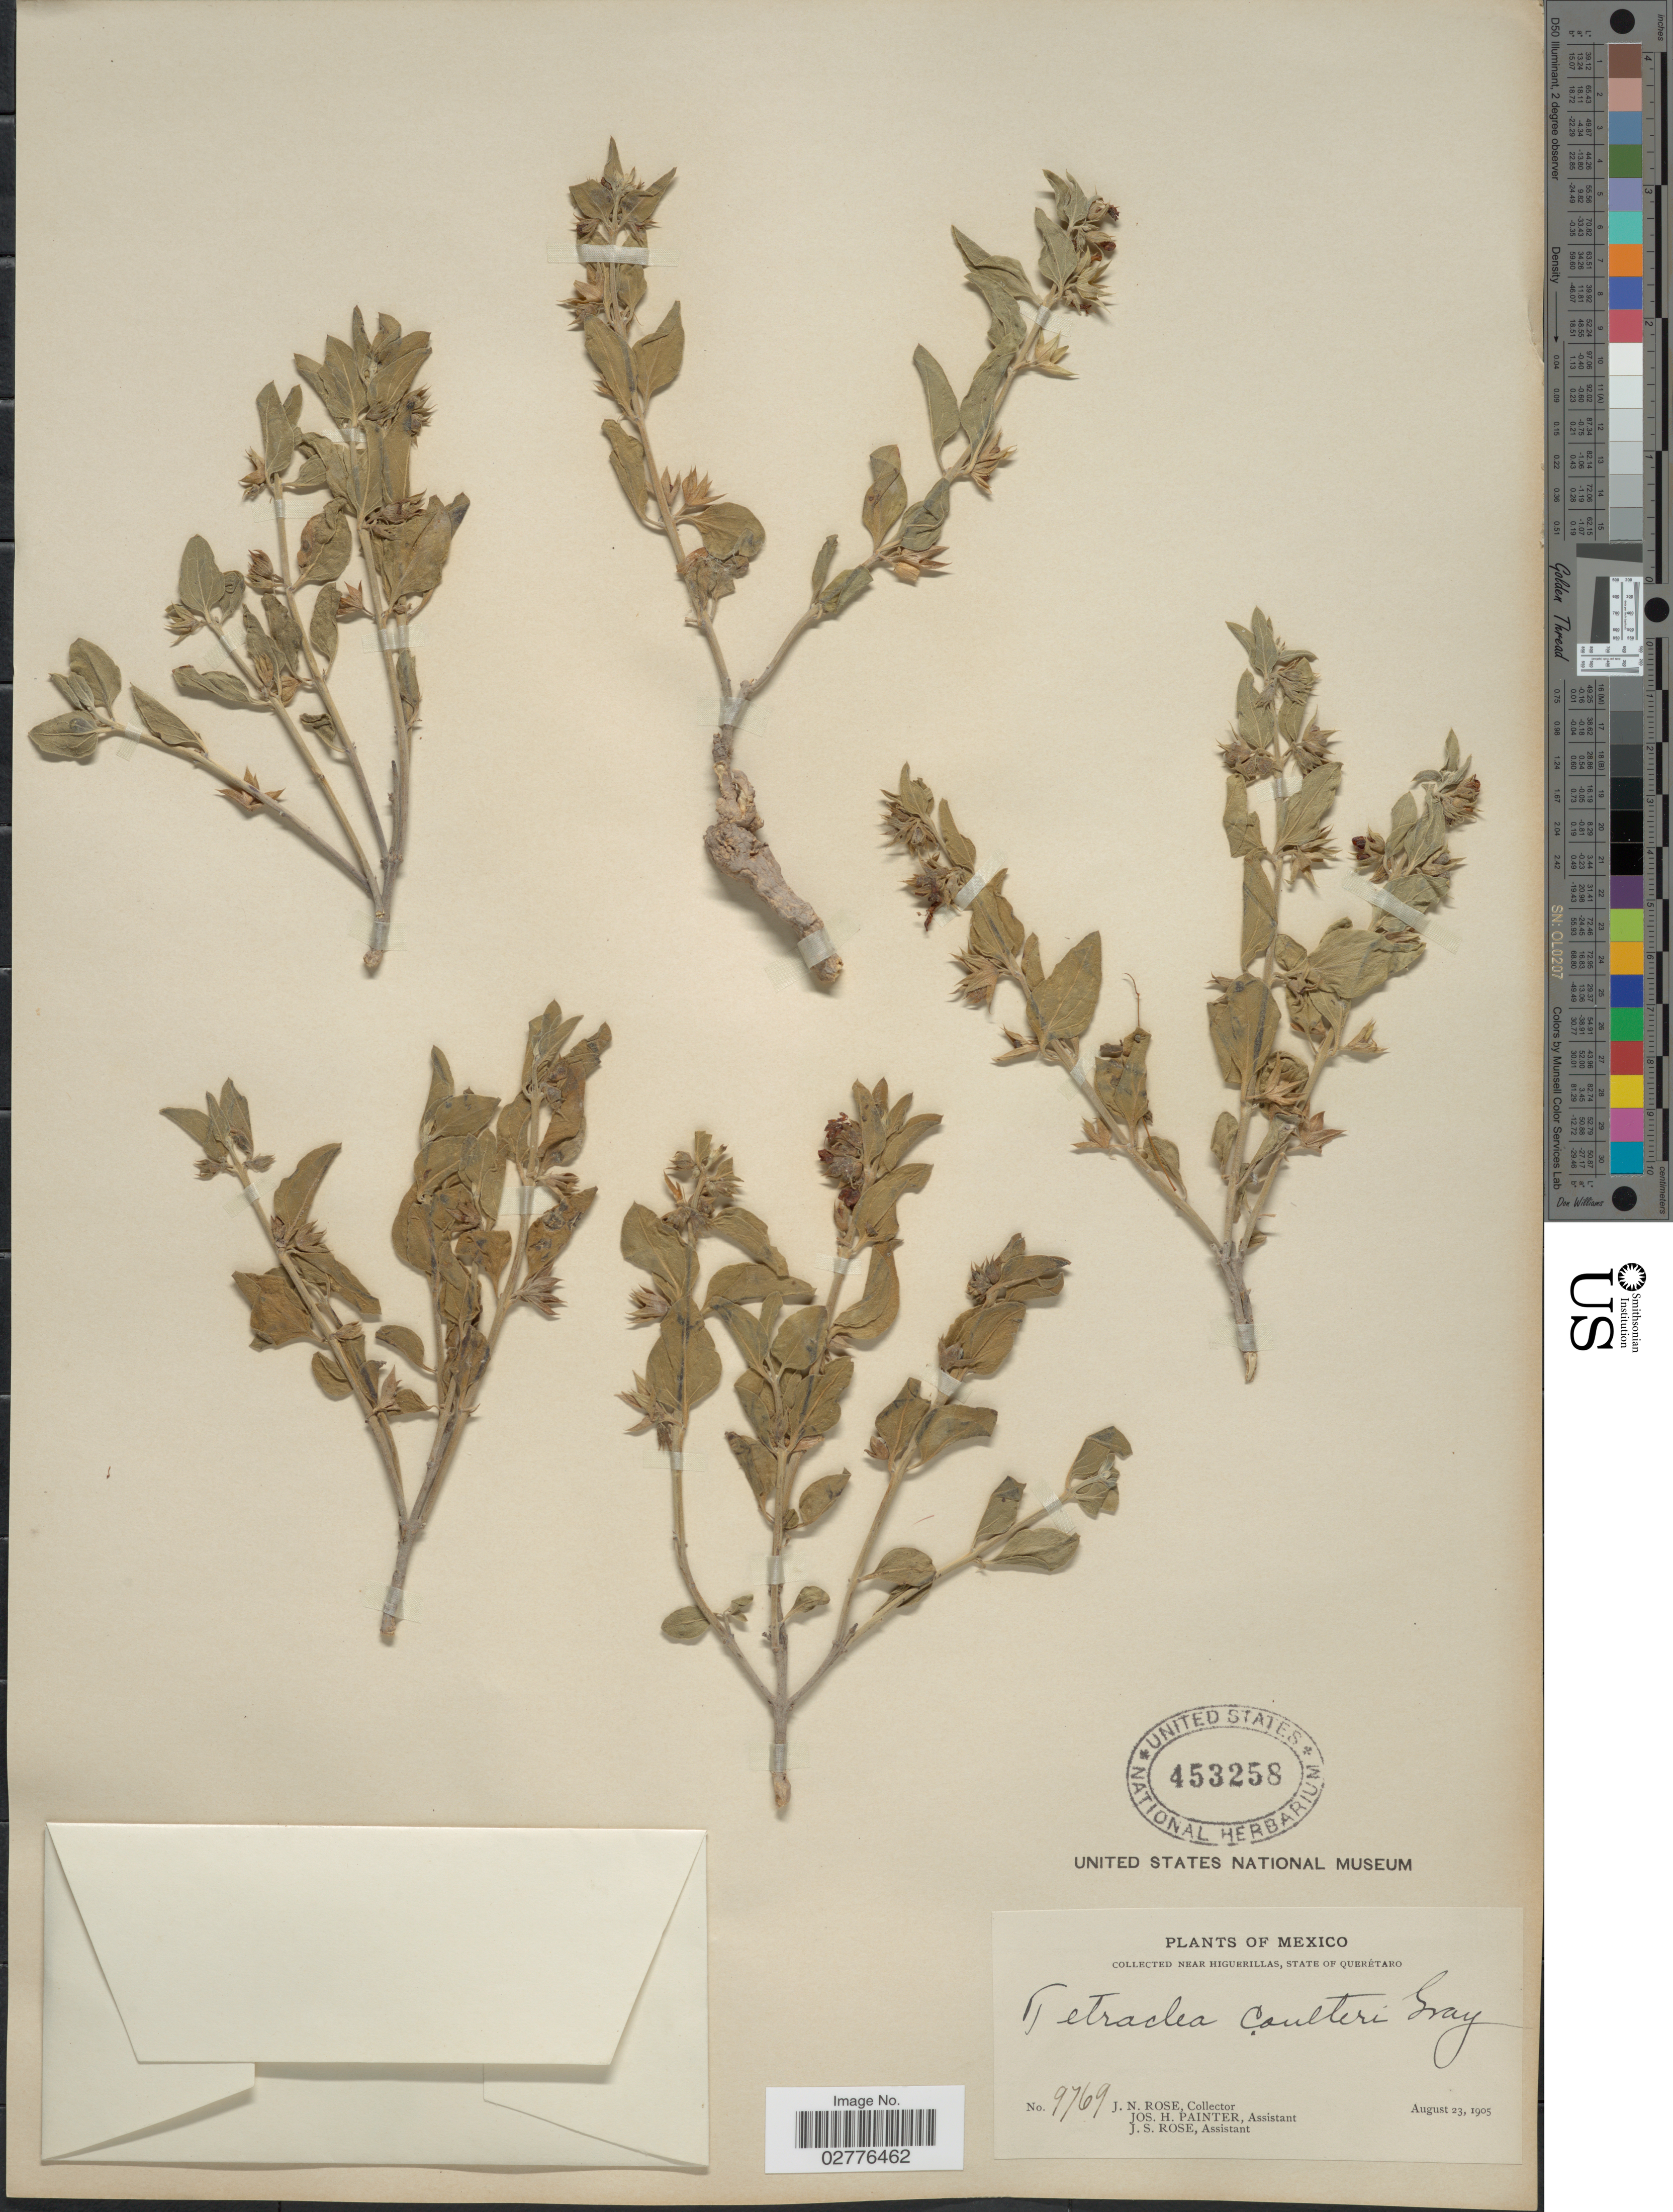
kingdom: Plantae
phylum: Tracheophyta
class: Magnoliopsida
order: Lamiales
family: Lamiaceae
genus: Tetraclea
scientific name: Tetraclea coulteri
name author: A. Gray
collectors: J. N. Rose, J. H. Painter & J. S. Rose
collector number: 9769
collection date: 1905-08-23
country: Mexico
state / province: Querétaro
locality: Near Higuerillas.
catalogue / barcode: US 453258